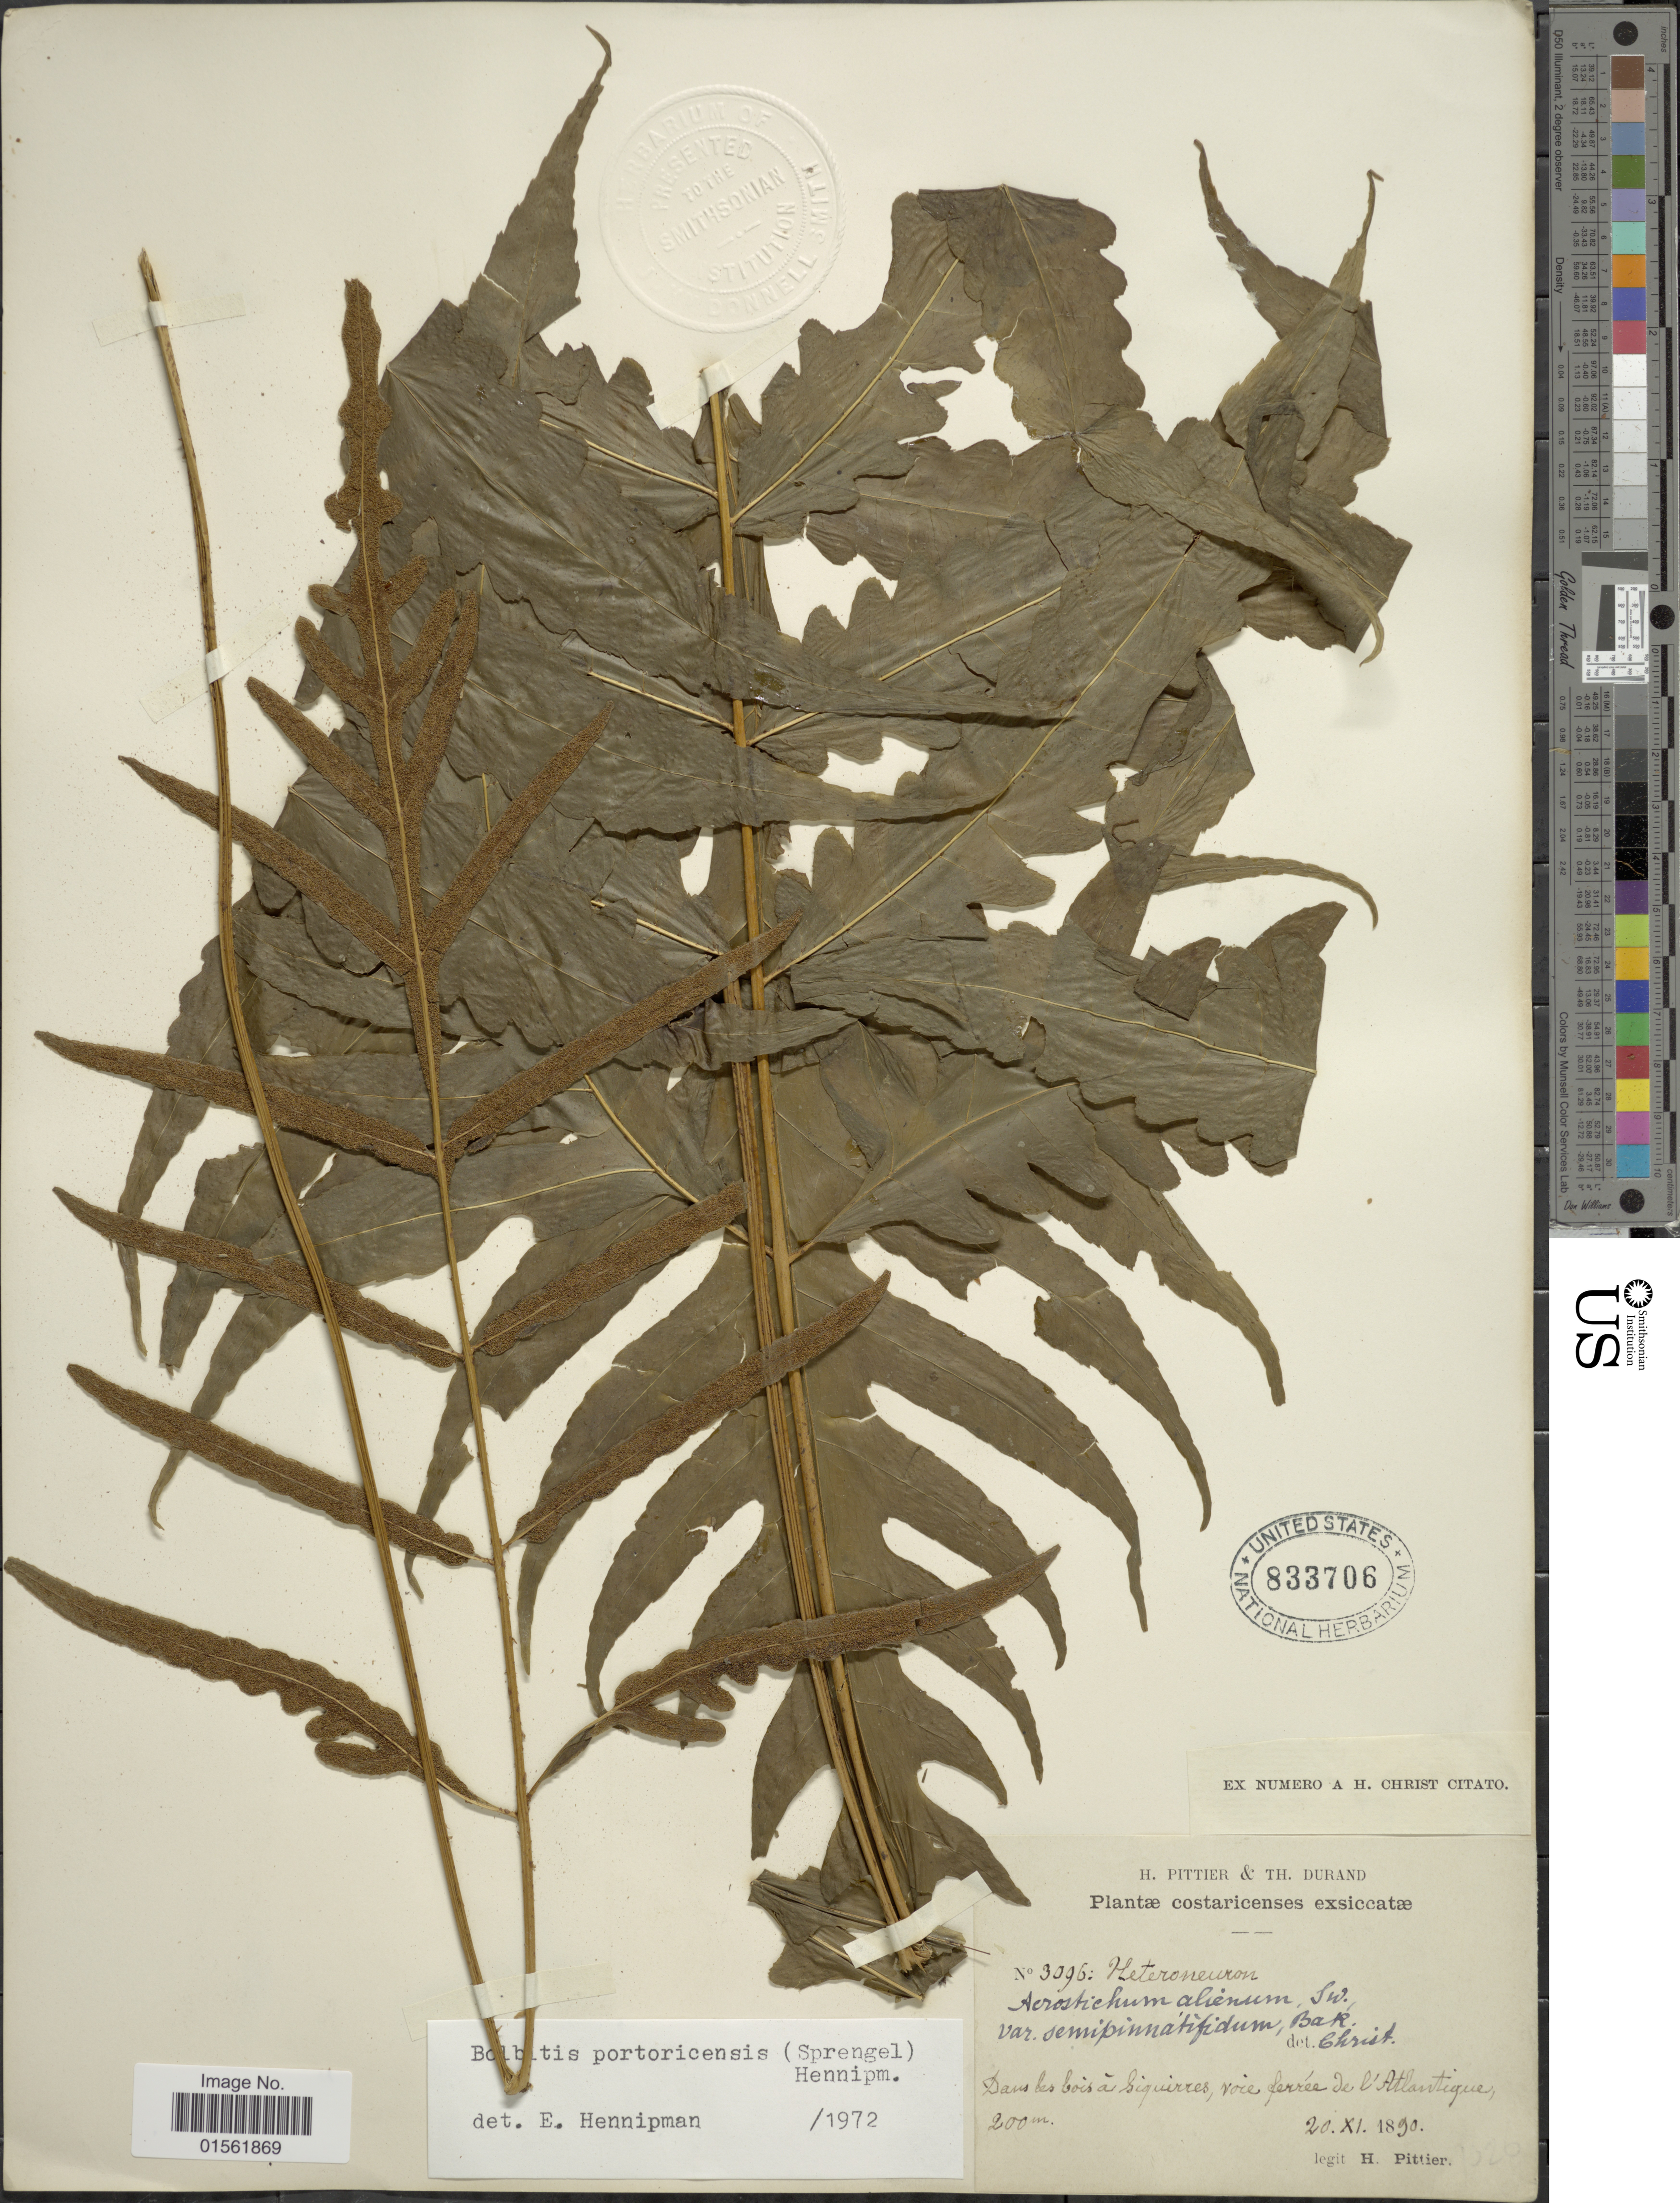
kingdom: Plantae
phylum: Tracheophyta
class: Polypodiopsida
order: Polypodiales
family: Dryopteridaceae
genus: Bolbitis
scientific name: Bolbitis portoricensis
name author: (Spreng.) Hennipman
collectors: H. F. Pittier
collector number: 3096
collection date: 1890-11-20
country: Costa Rica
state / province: Limón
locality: Dans les bois á Siquirres, voce ferrée de l'Atlantique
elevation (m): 200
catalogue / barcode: US 833706